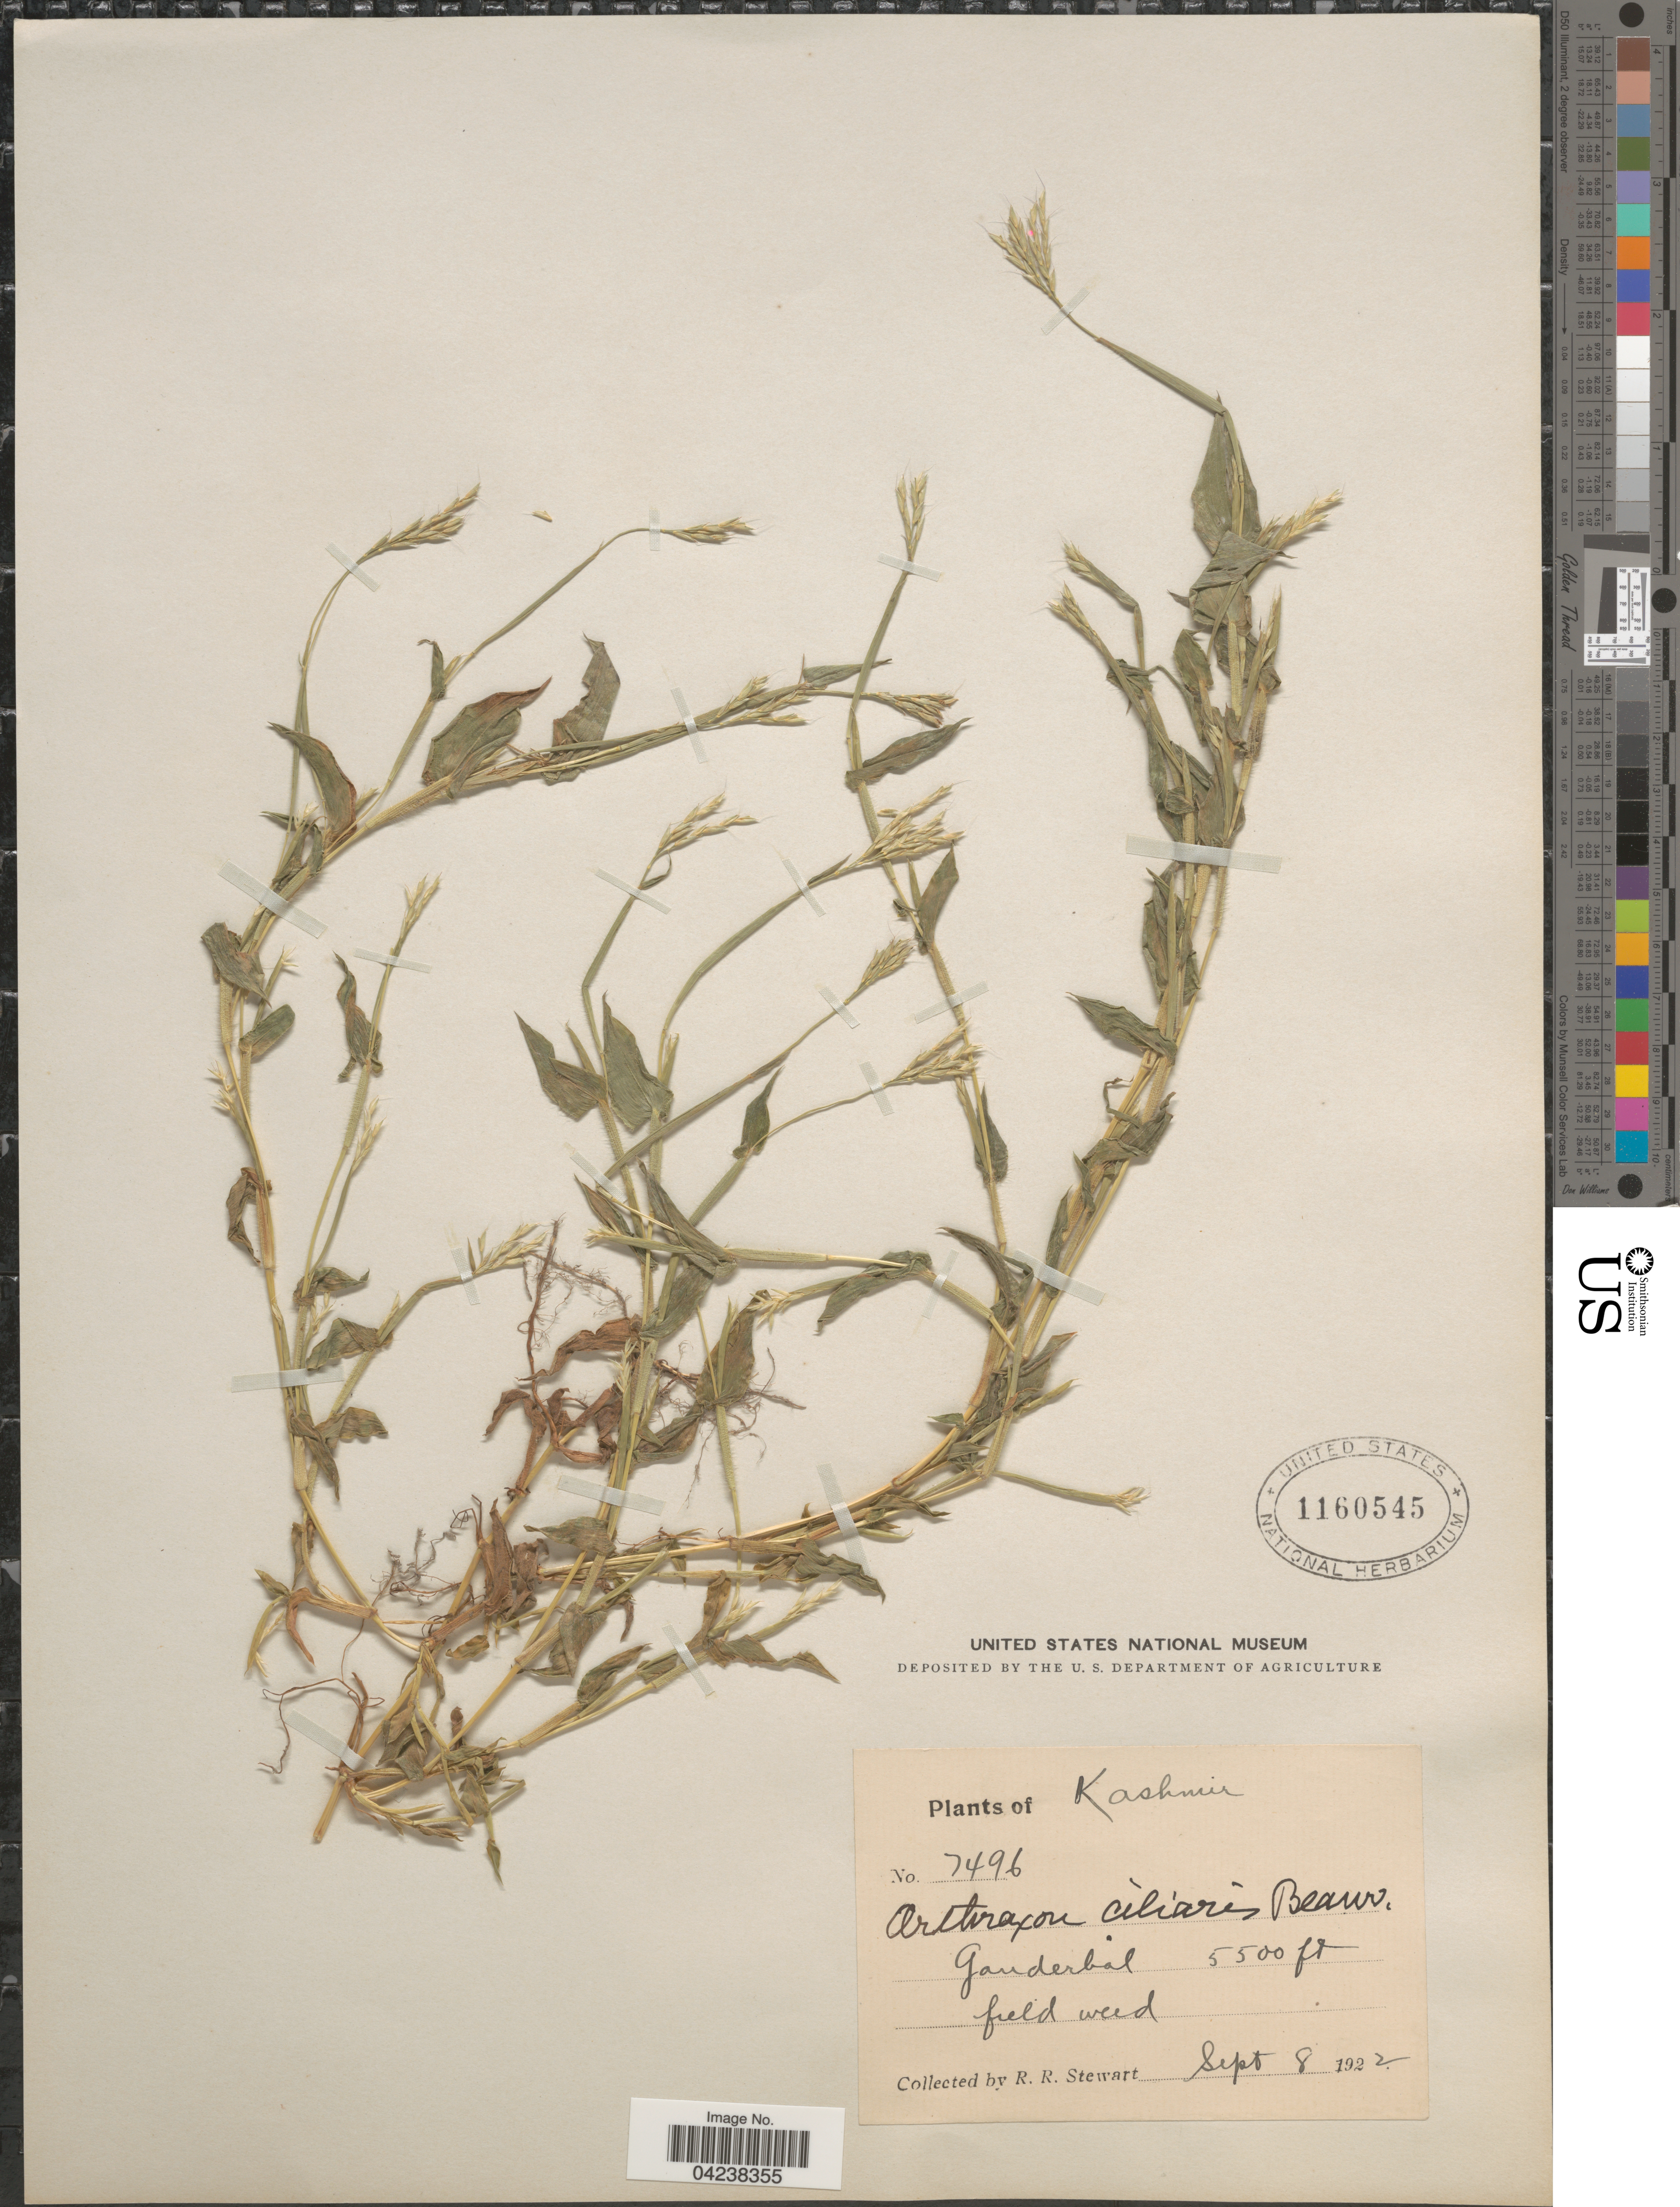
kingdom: Plantae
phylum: Tracheophyta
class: Liliopsida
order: Poales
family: Poaceae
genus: Arthraxon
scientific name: Arthraxon hispidus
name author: (Thunb.) Makino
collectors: R. Stewart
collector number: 7496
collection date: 1922-09-08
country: India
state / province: Jammu and Kashmir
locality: Kashmir. Ganderbal.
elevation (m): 1676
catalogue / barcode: US 1160545